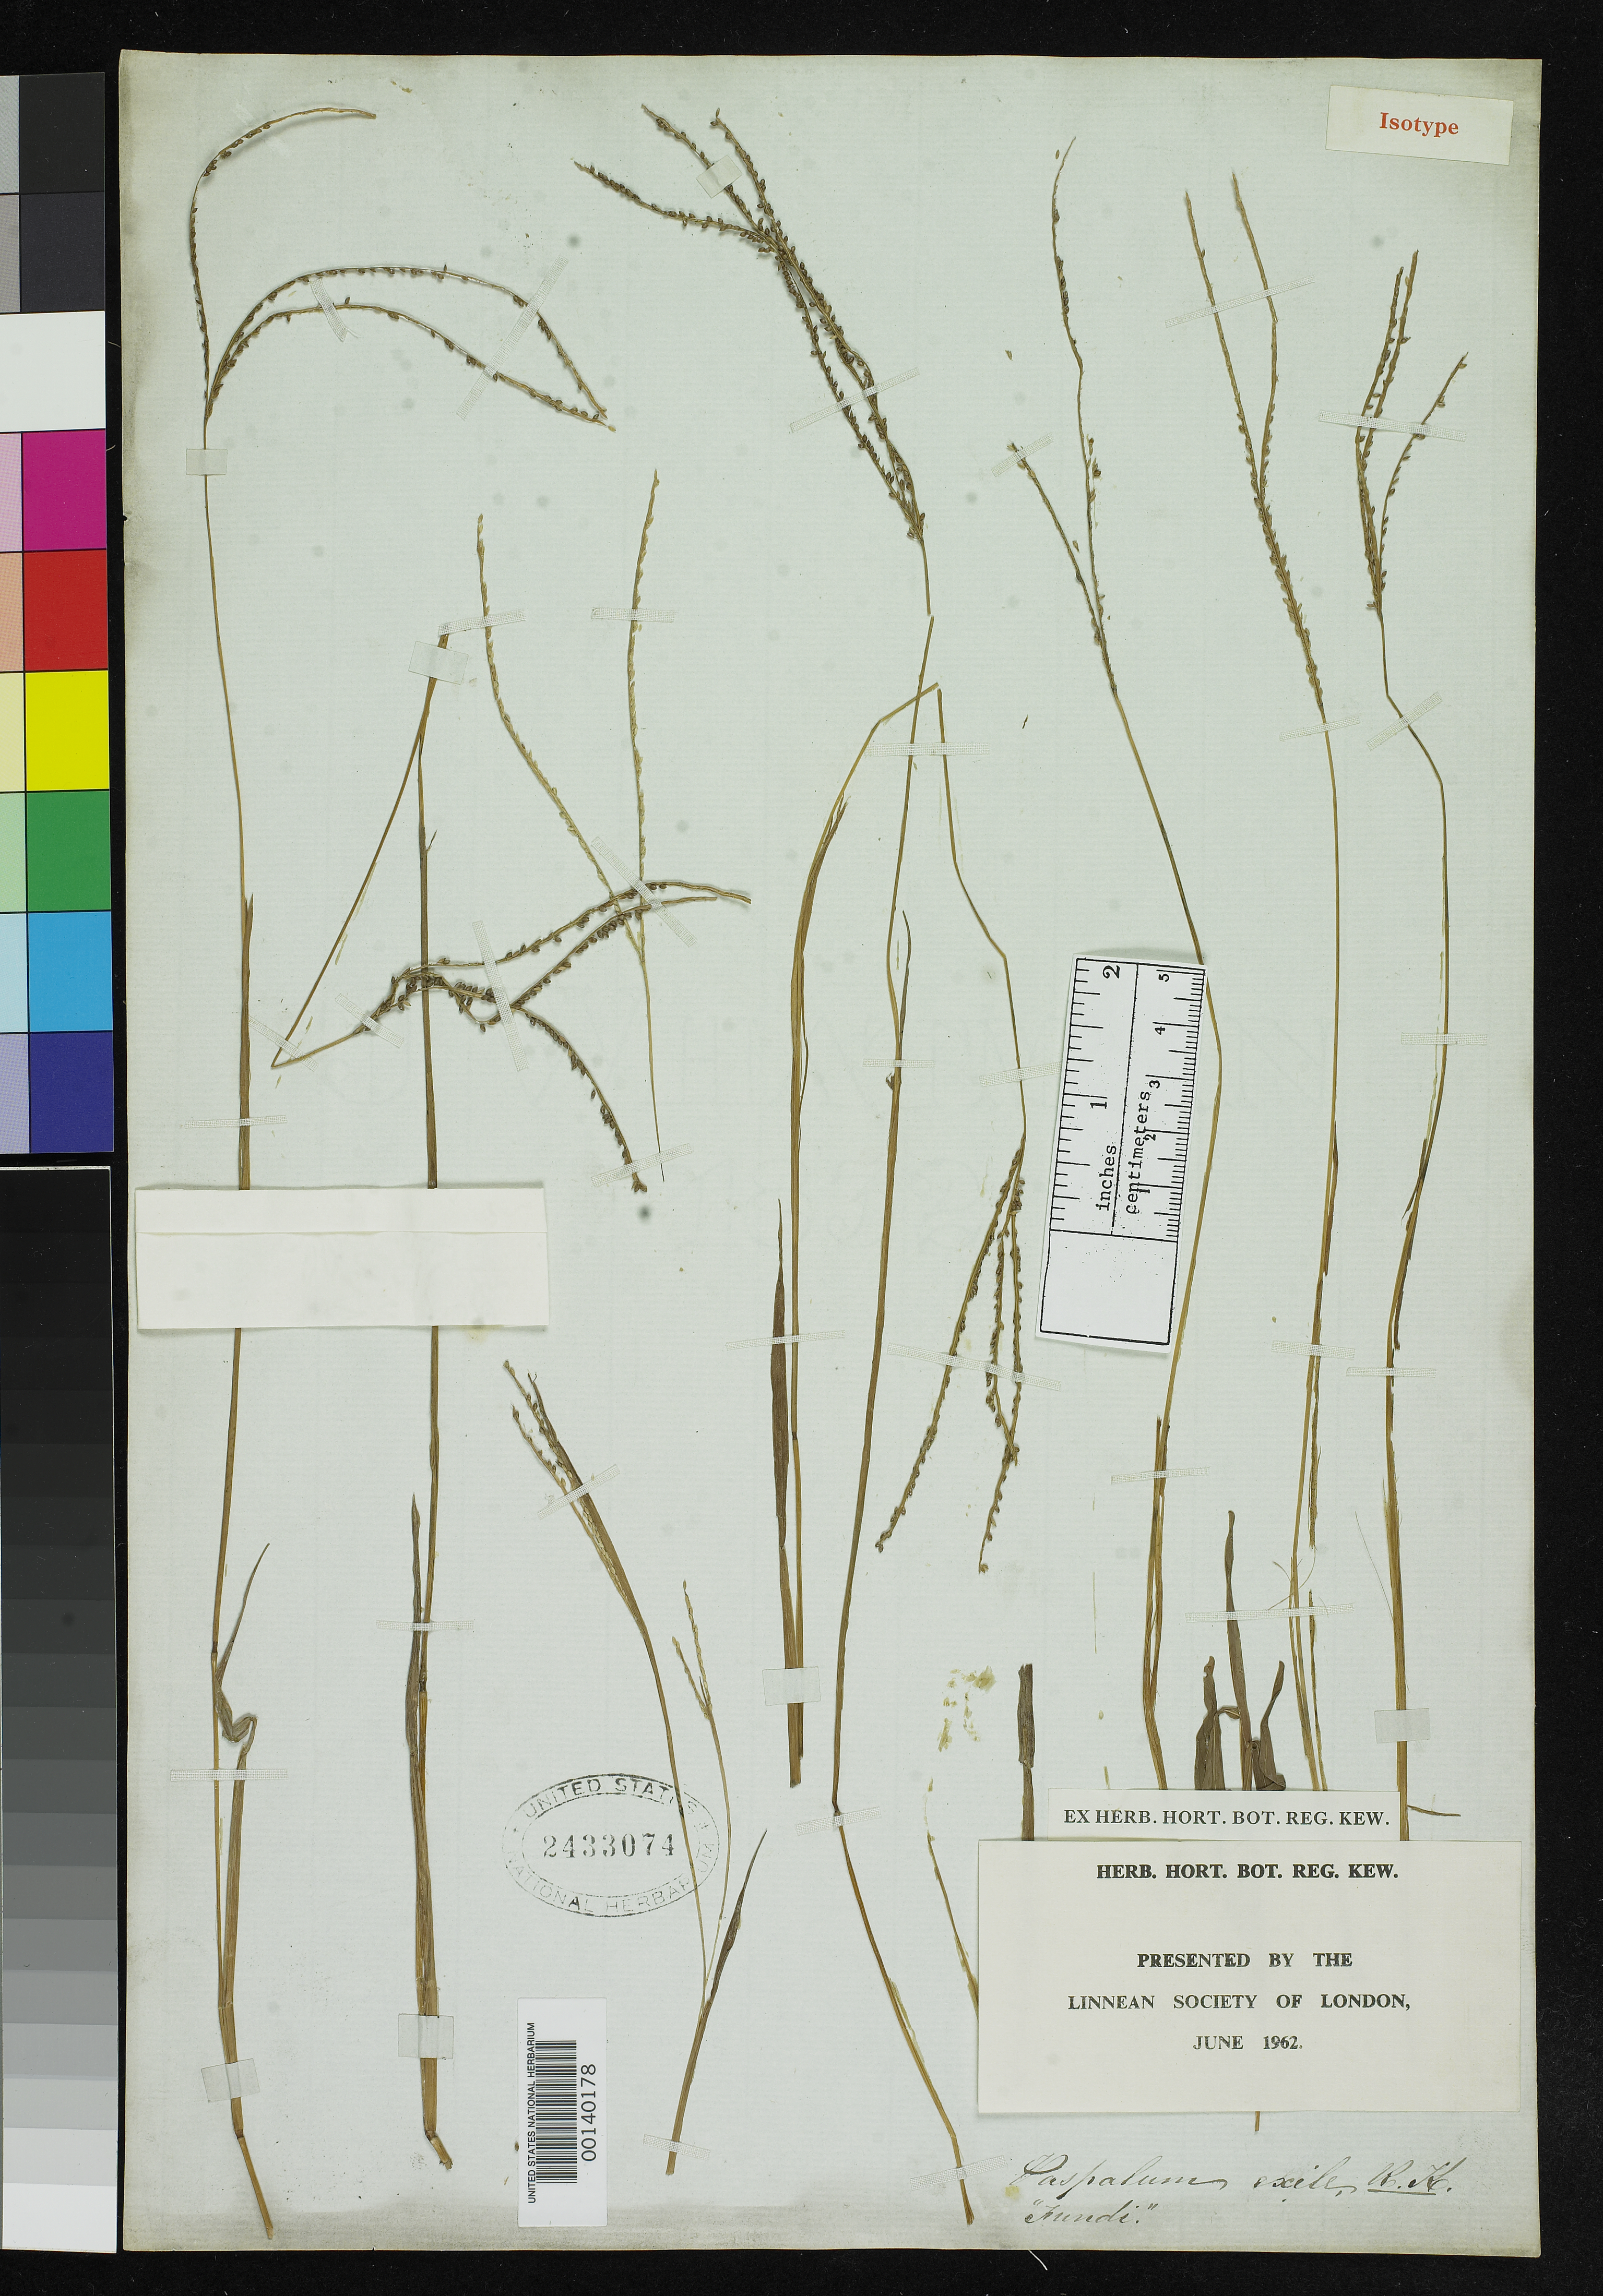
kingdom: Plantae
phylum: Tracheophyta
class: Liliopsida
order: Poales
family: Poaceae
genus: Paspalum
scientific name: Paspalum exile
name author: Kippist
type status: Isotype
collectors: R. Clarke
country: Sierra Leone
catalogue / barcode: US 2433074